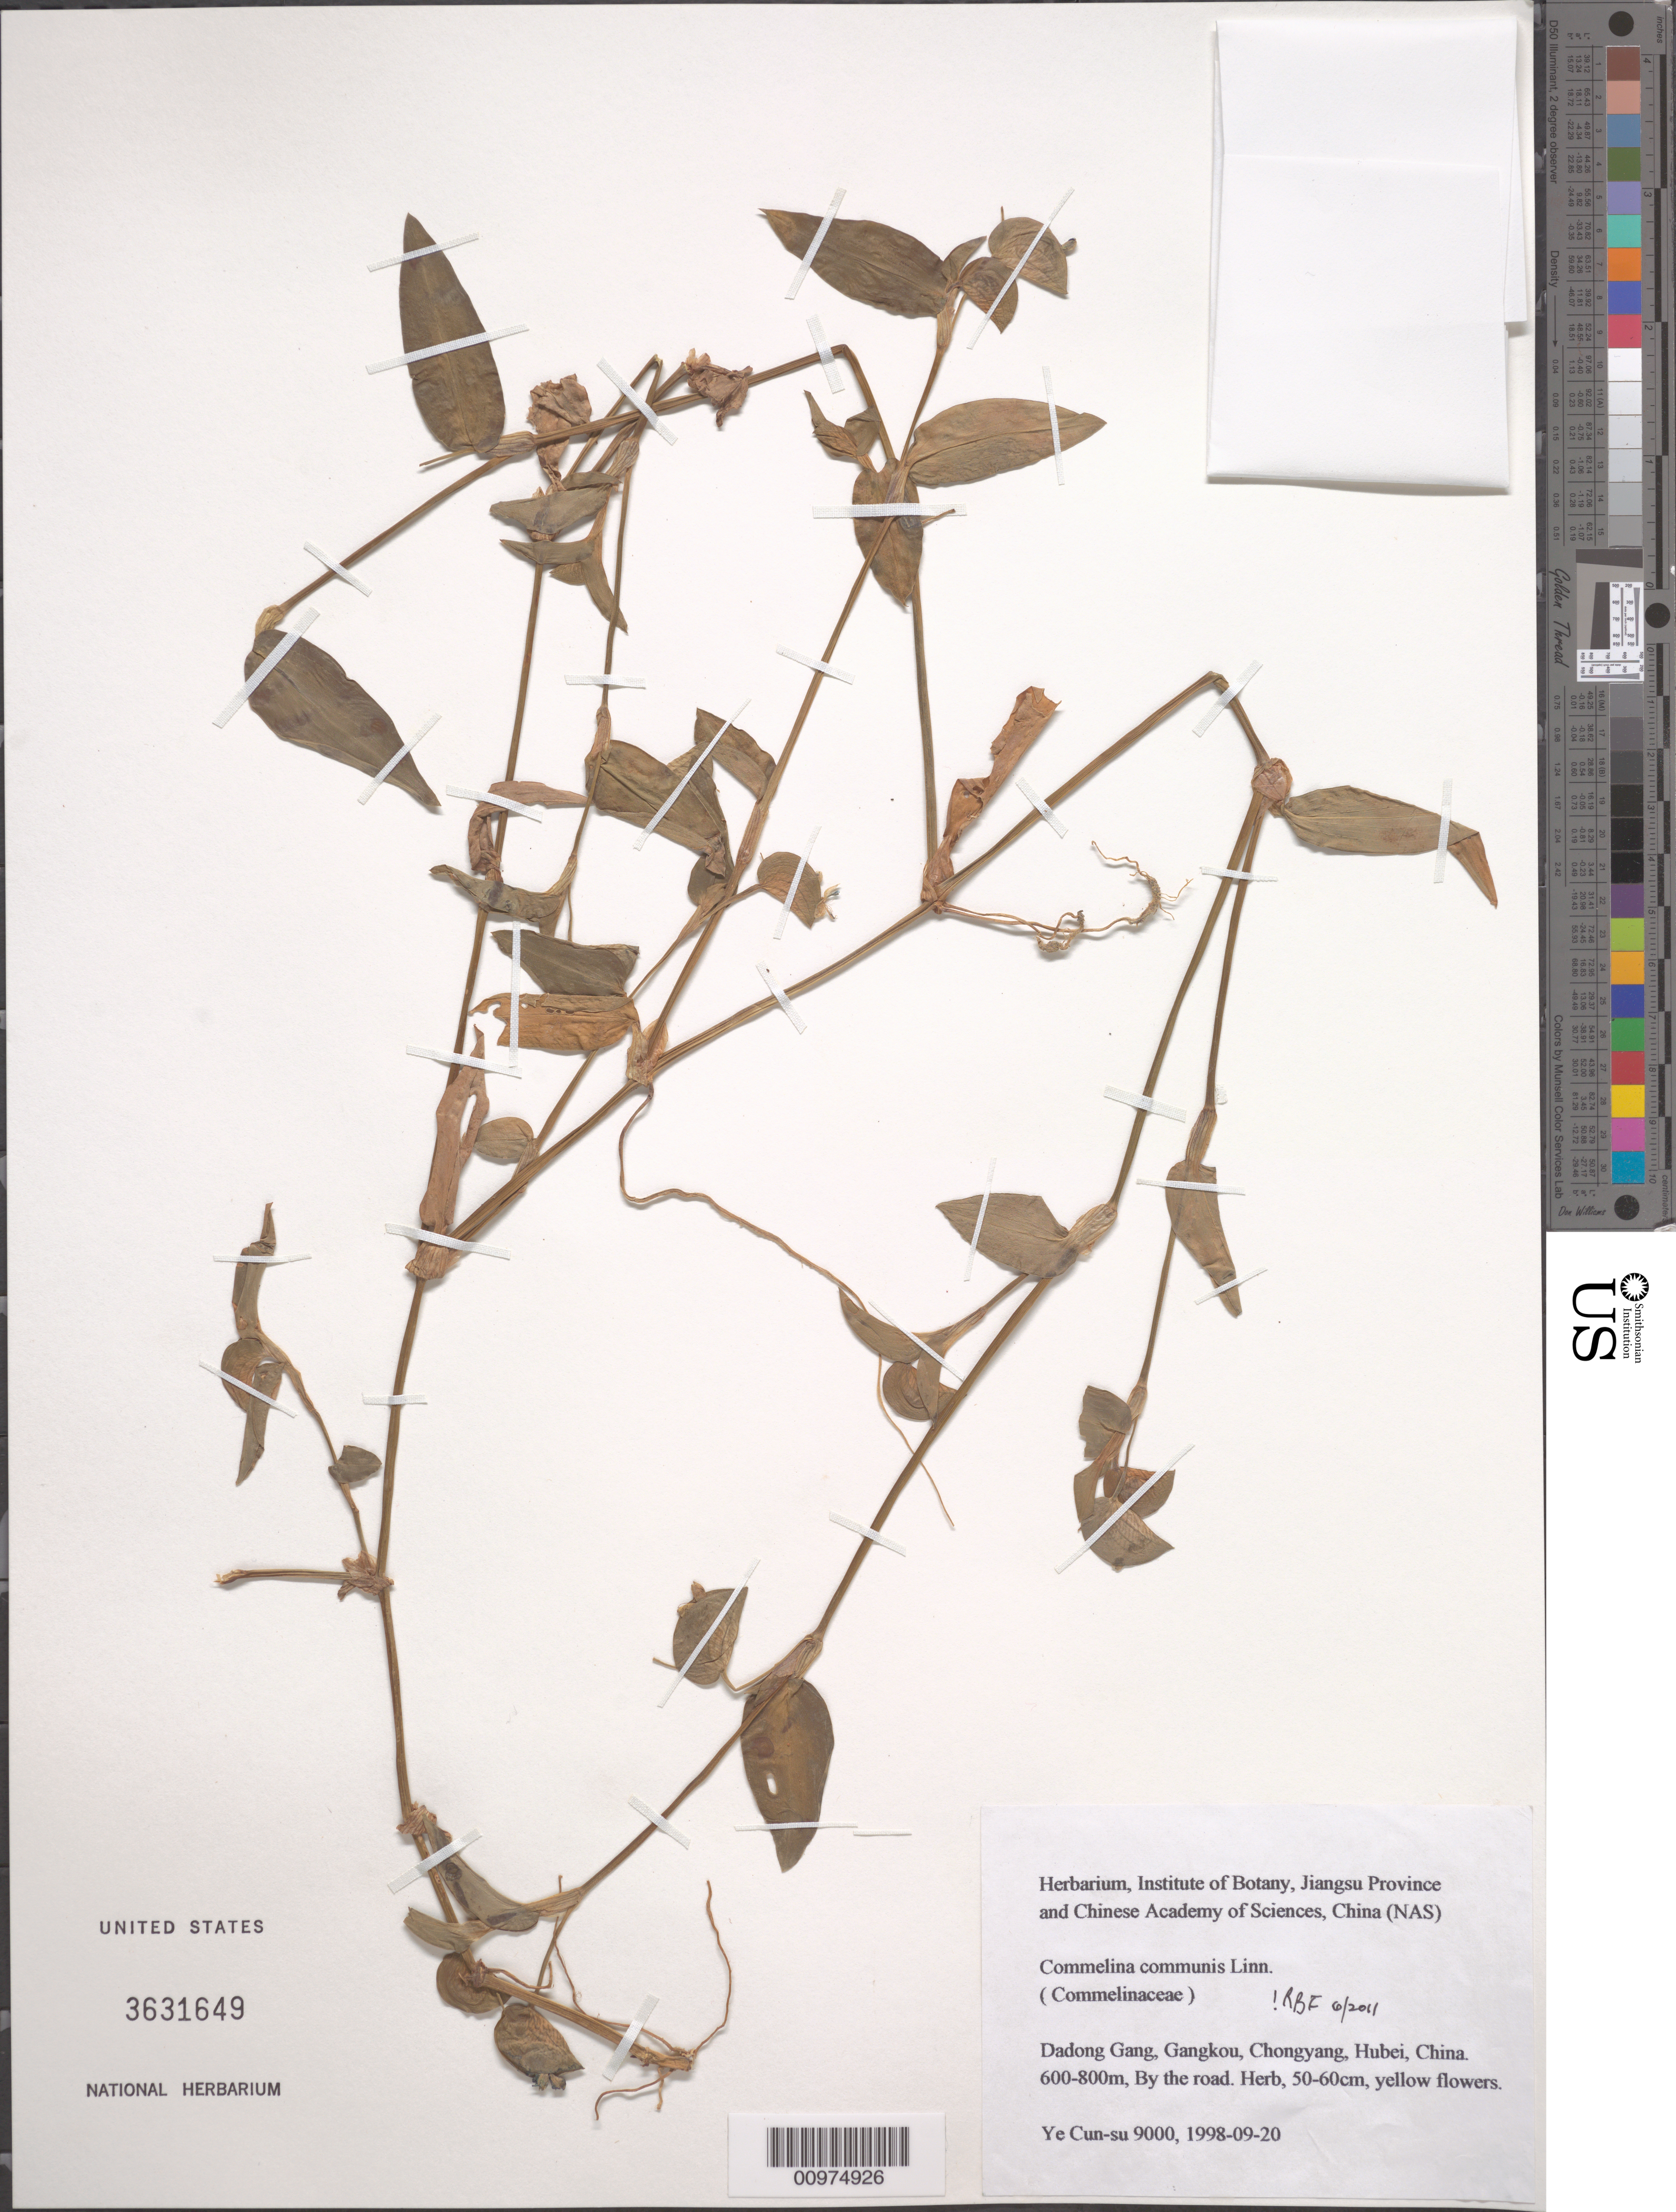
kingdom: Plantae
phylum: Tracheophyta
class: Liliopsida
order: Commelinales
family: Commelinaceae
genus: Commelina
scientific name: Commelina communis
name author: L.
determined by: Faden, Robert B., (US), Smithsonian Institution - National Museum of Natural History (UNITED STATES)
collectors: Ye Cun-su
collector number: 9000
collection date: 1998-09-20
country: China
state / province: Hubei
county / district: Chongyang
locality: Dadong Gang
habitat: By the road.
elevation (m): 600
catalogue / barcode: US 3631649